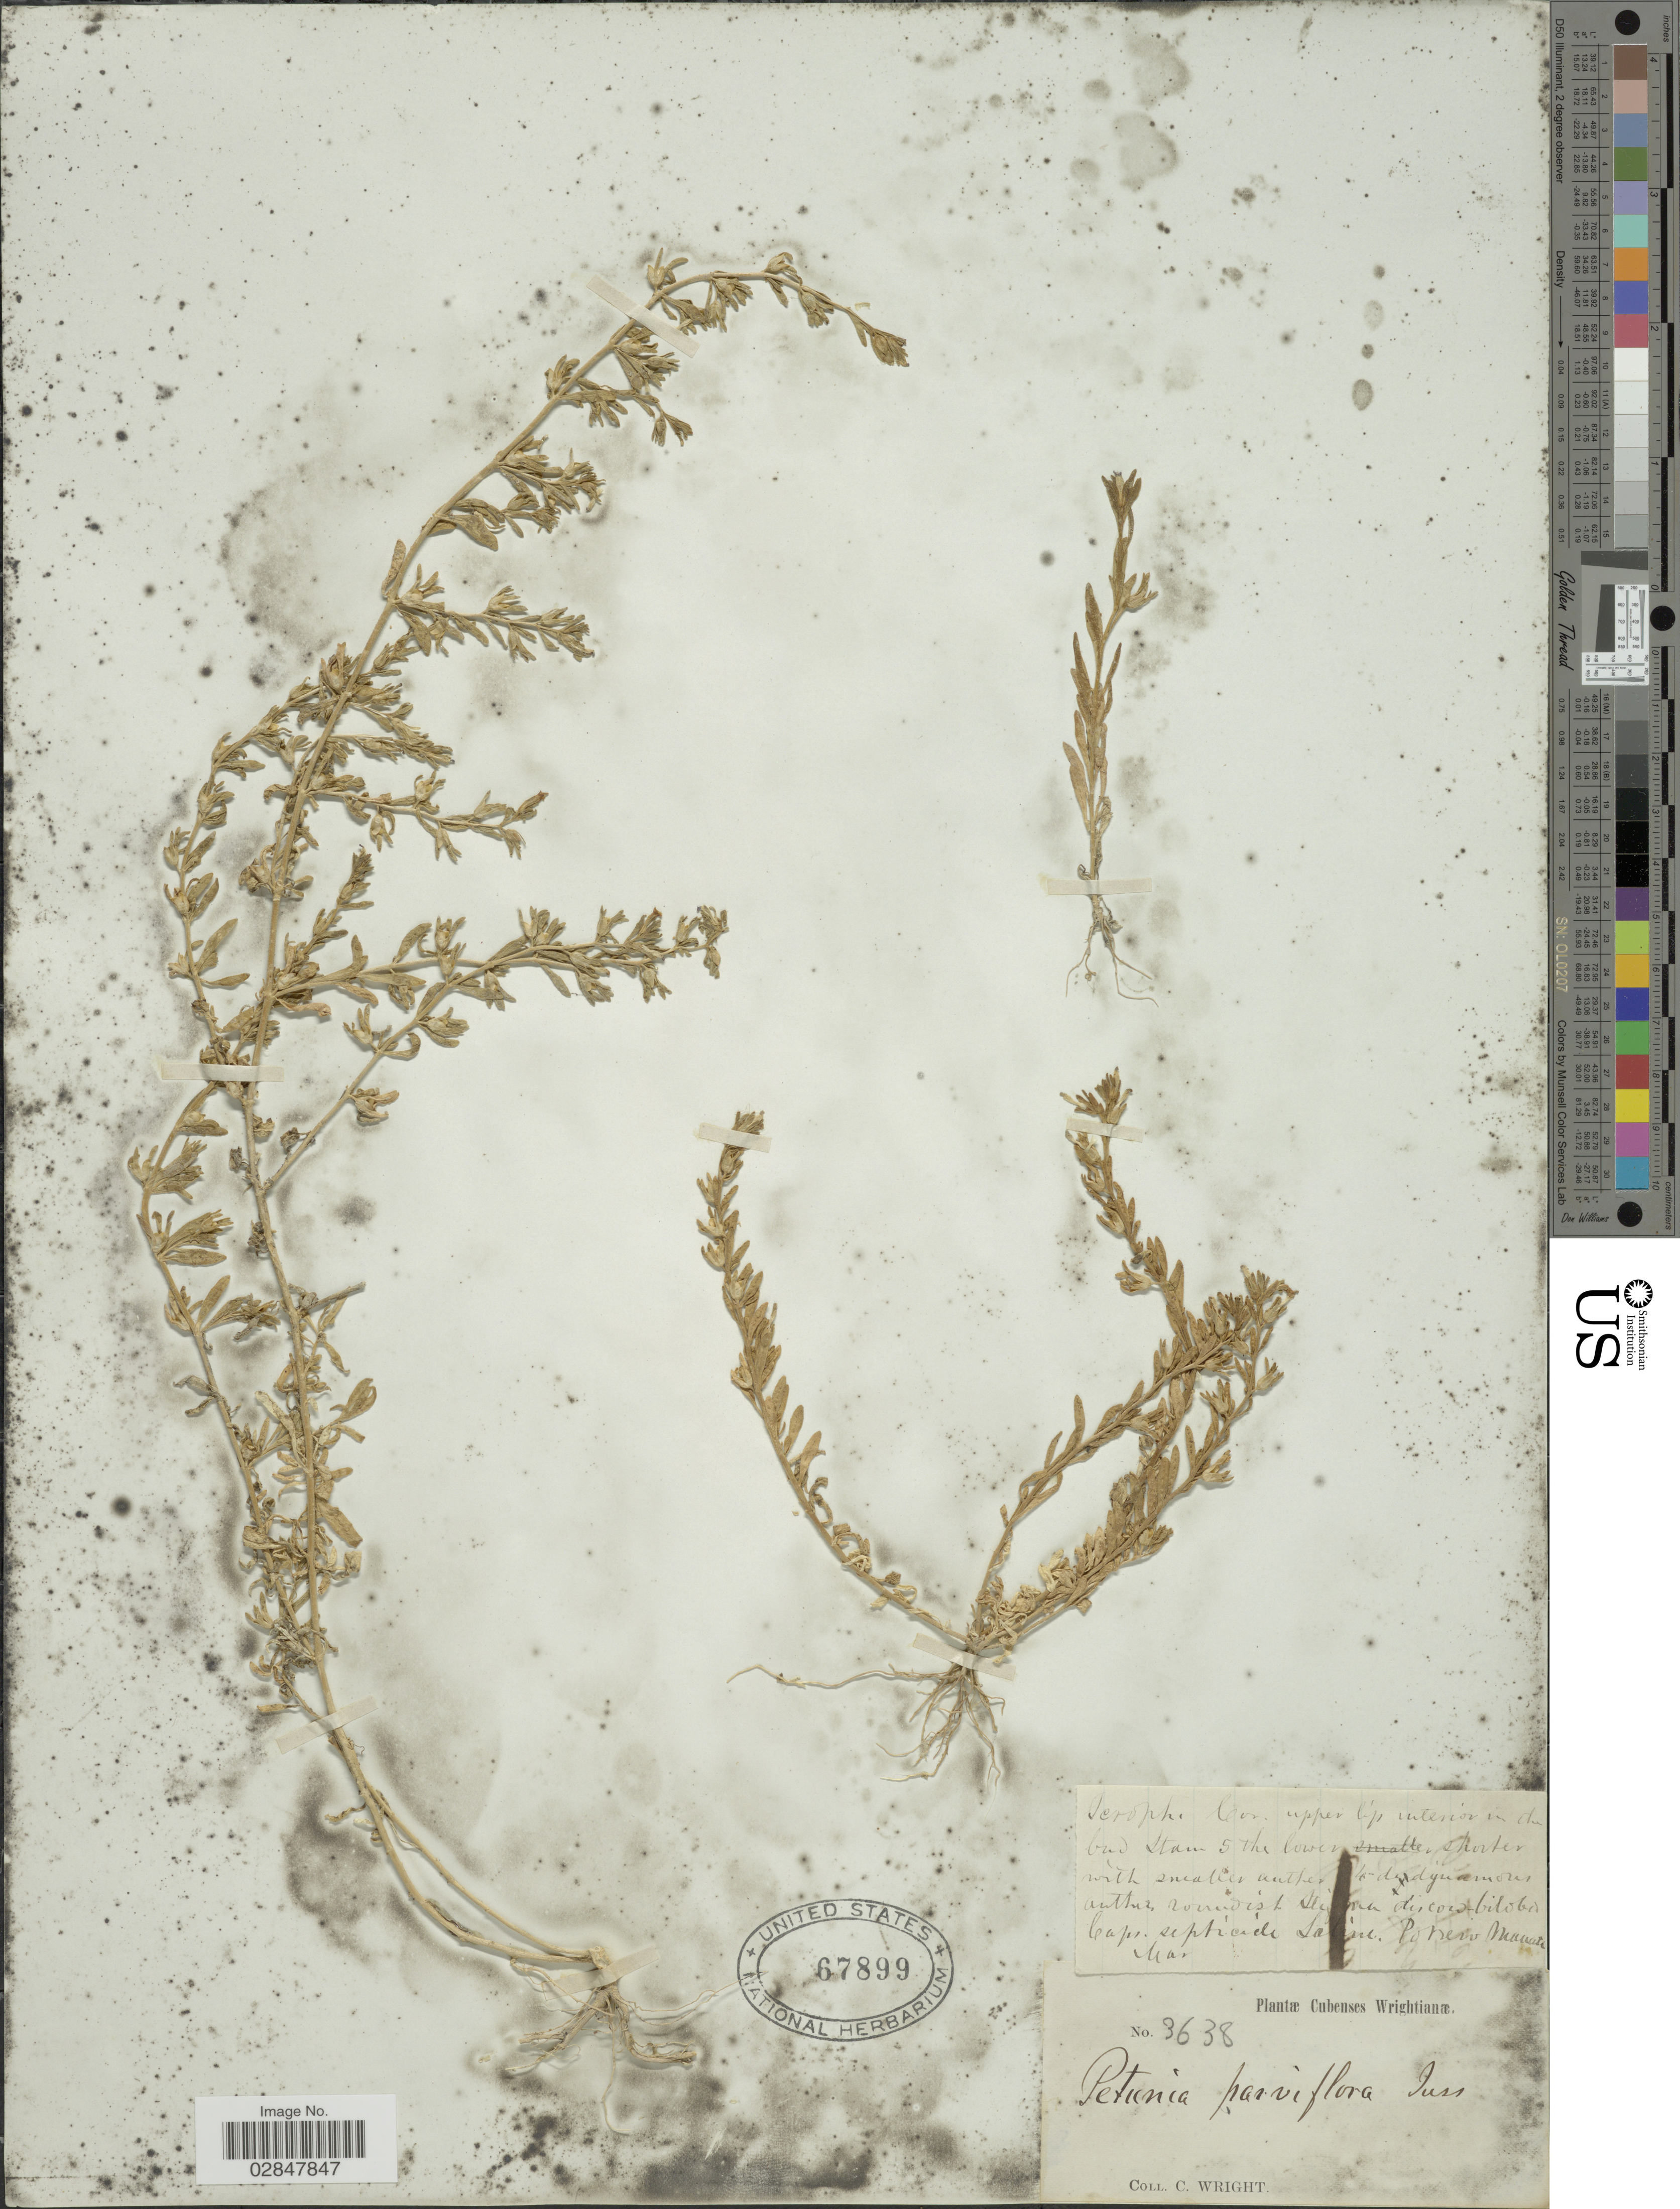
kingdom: Plantae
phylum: Tracheophyta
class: Magnoliopsida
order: Solanales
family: Solanaceae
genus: Petunia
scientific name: Petunia parviflora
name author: Juss.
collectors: C. Wright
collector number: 3638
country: Cuba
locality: Cor. upper lip interior in Clubbud [interpreted].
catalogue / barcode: US 67899